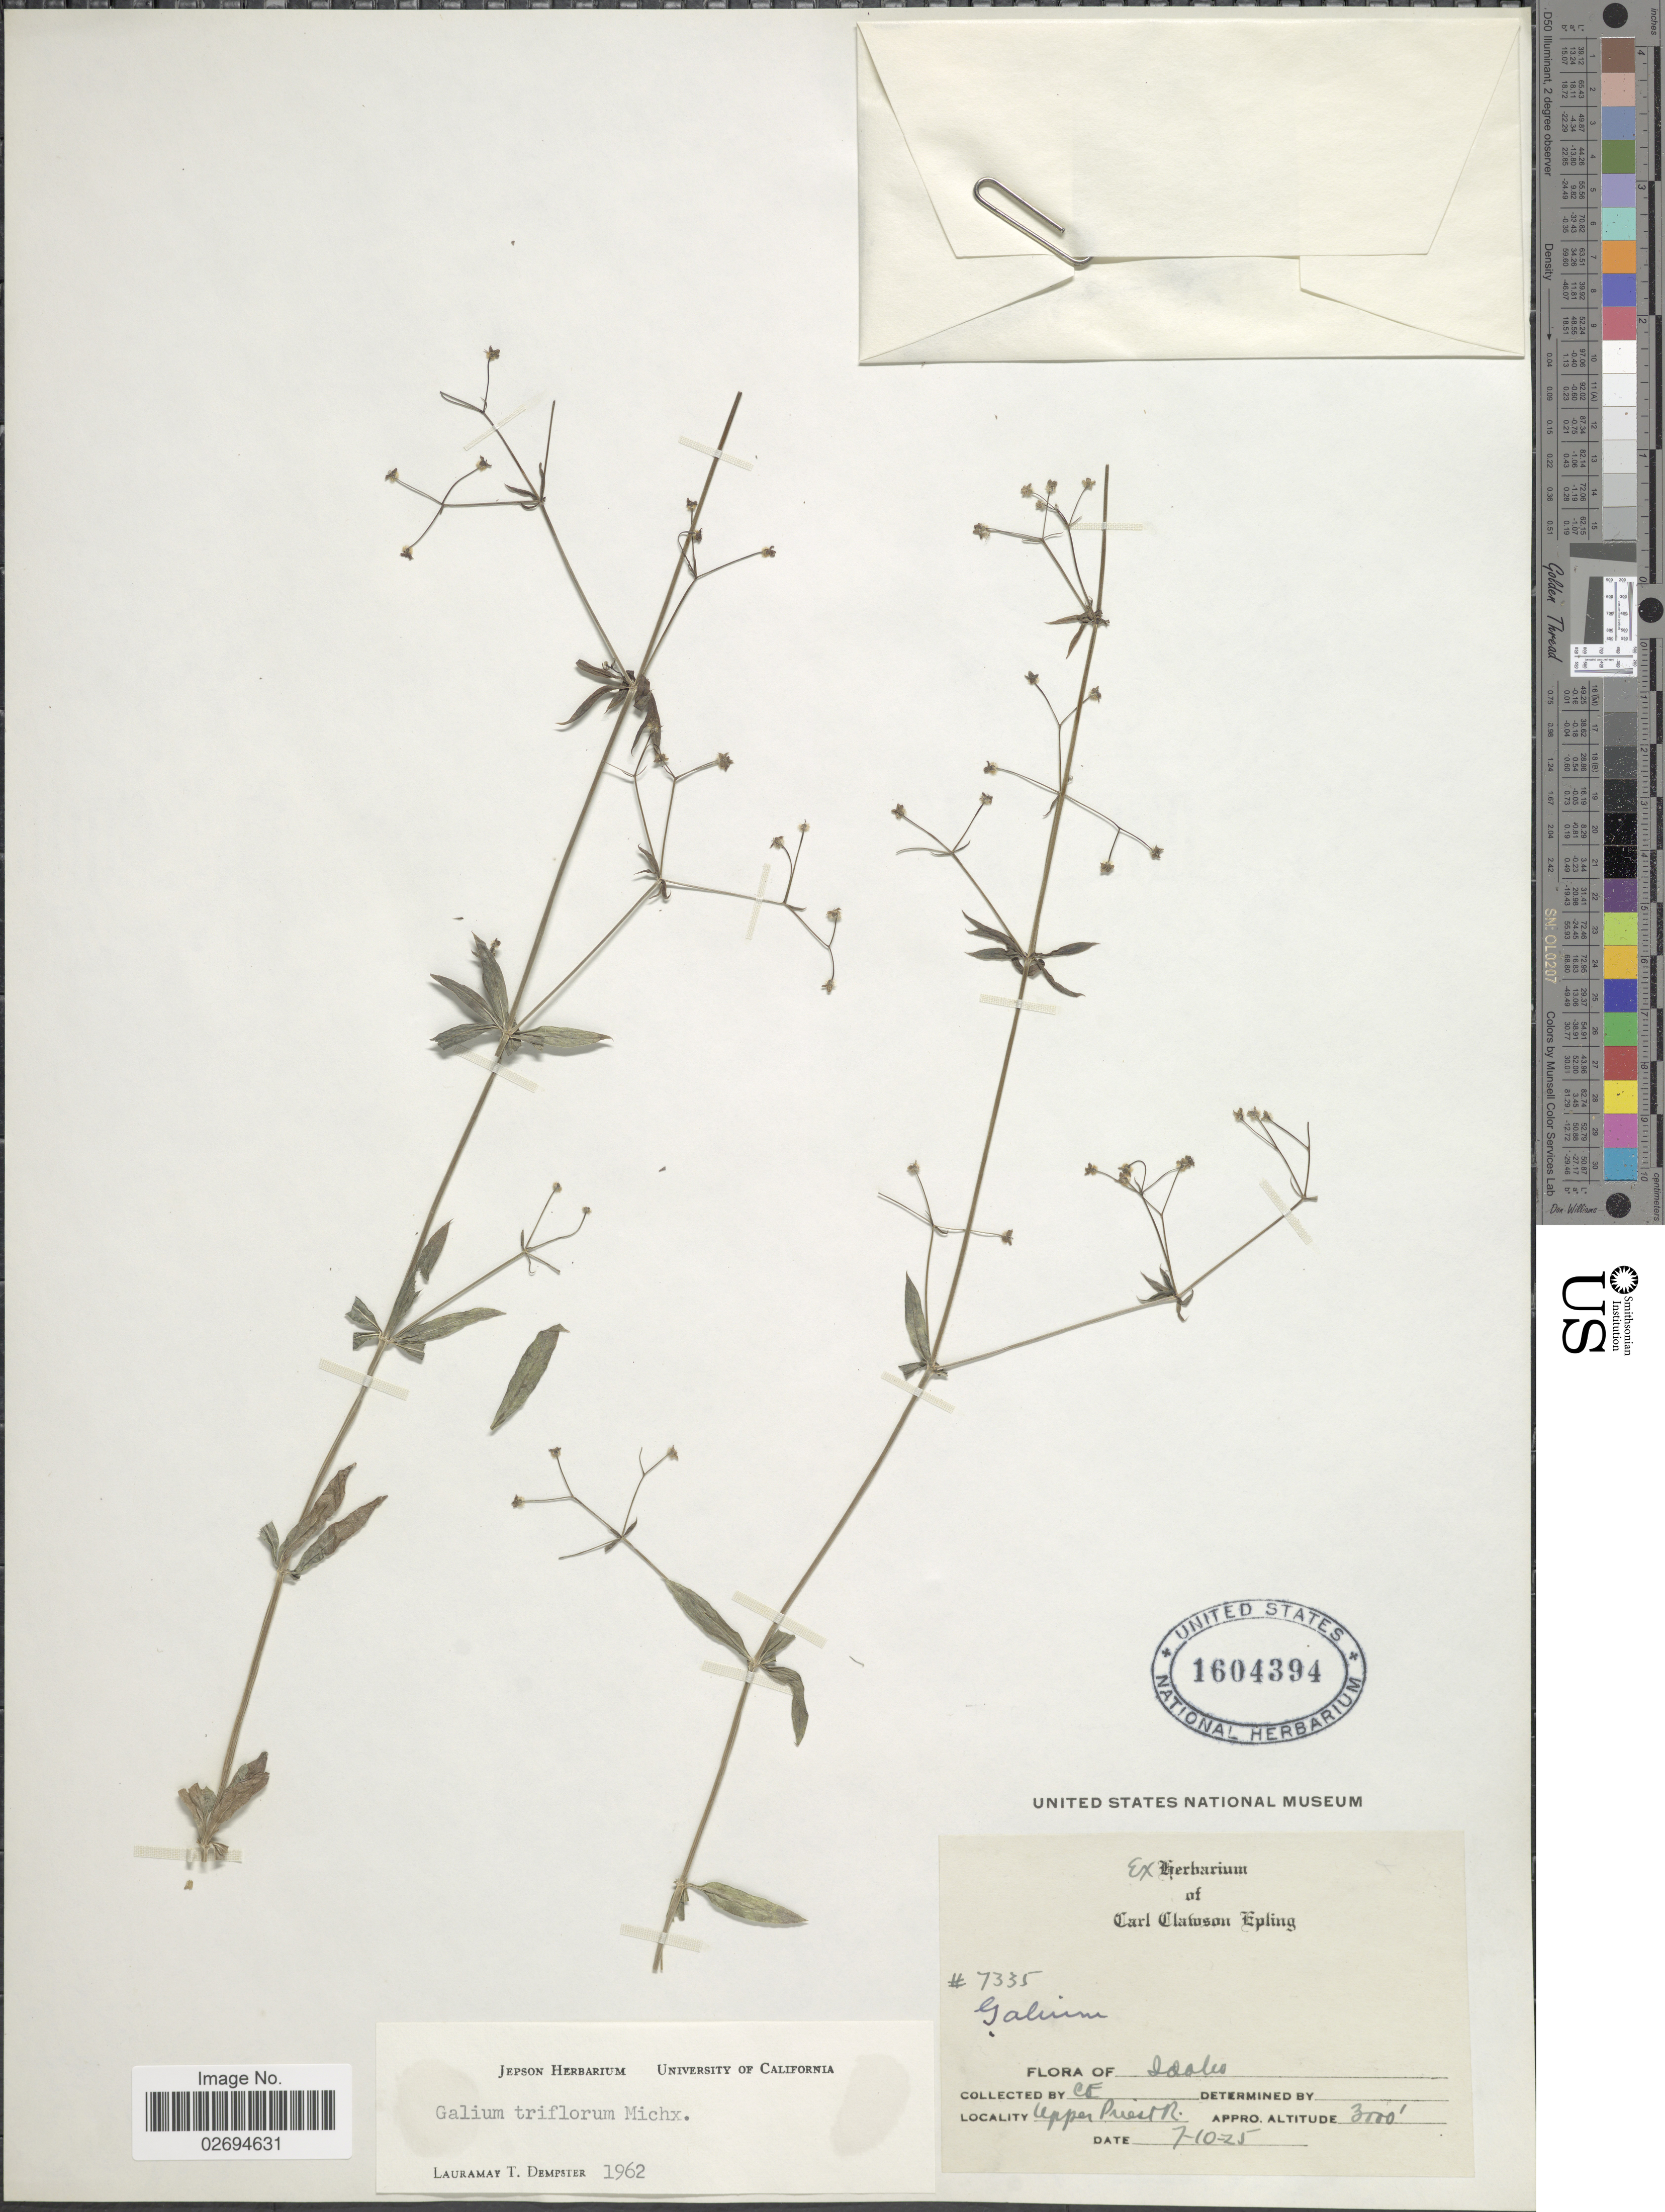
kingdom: Plantae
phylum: Tracheophyta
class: Magnoliopsida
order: Gentianales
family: Rubiaceae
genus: Galium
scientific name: Galium triflorum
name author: Michx.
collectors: C. C. Epling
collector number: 7335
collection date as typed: Transcribed d/m/y: 7/10/25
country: United States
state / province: Idaho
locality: Upper Priest R.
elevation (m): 914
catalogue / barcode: US 1604394